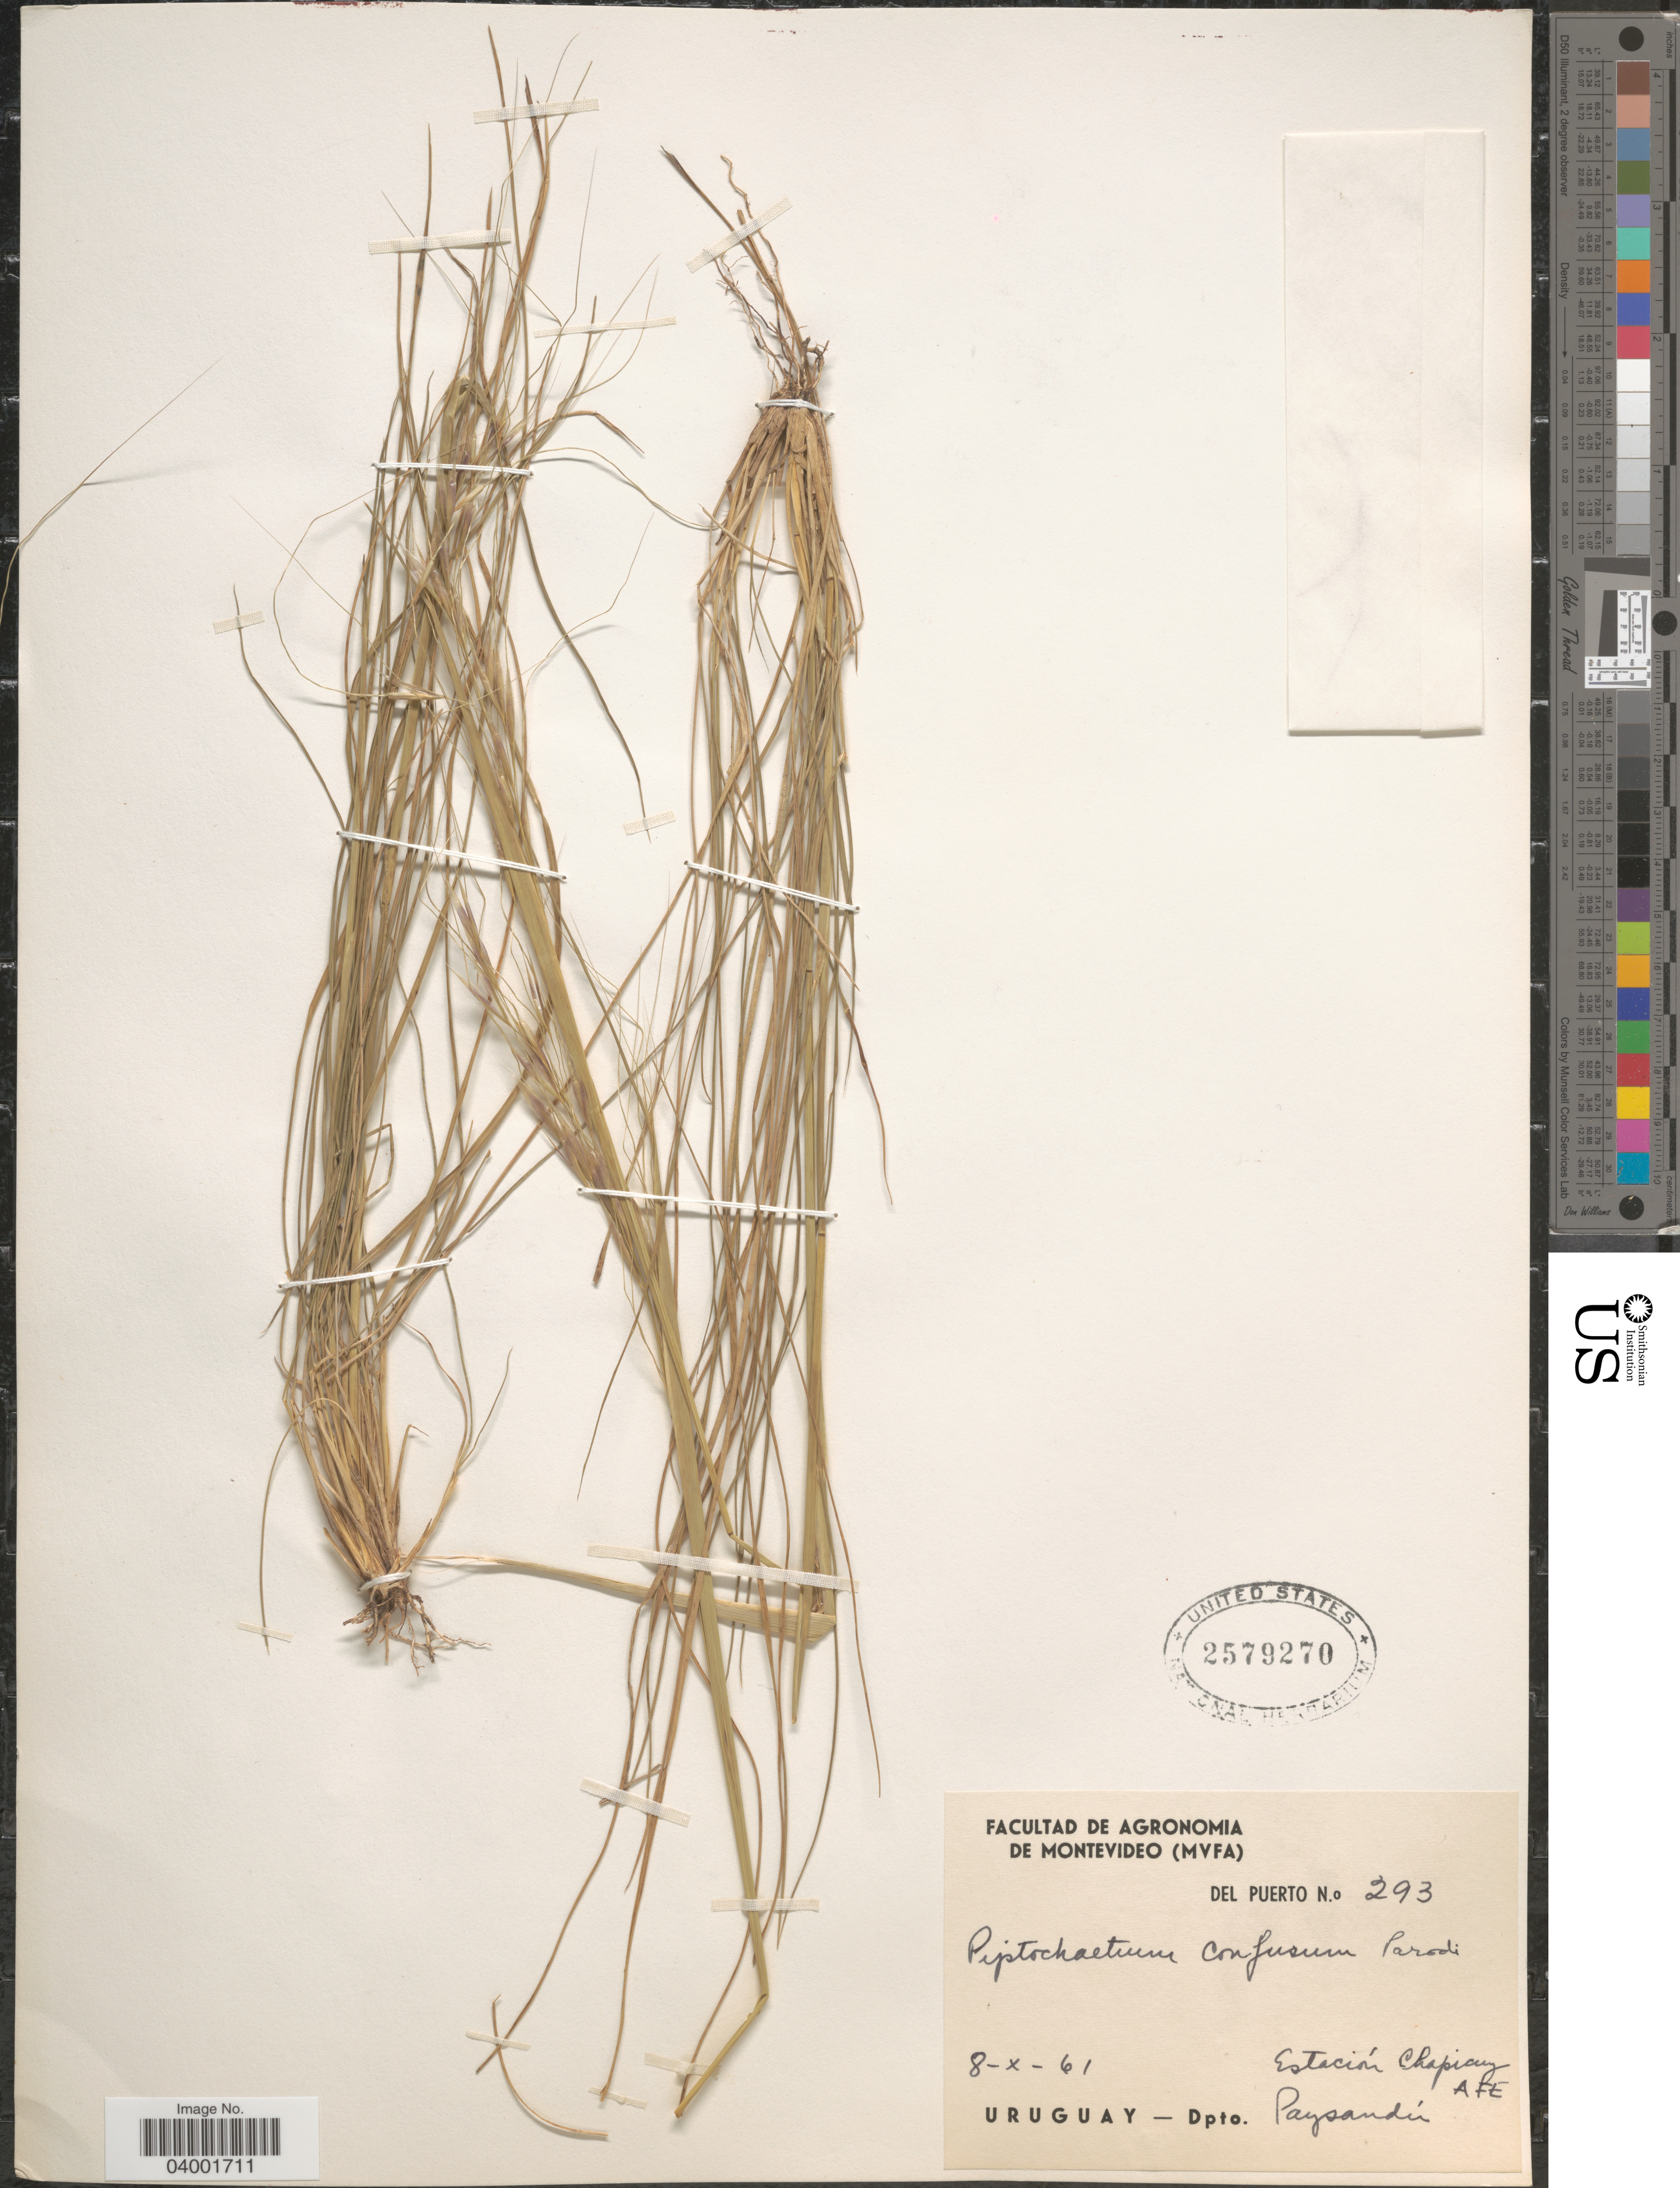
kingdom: Plantae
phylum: Tracheophyta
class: Liliopsida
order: Poales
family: Poaceae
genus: Piptochaetium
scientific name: Piptochaetium confusum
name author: Parodi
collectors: Del Puerto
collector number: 293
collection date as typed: Transcribed d/m/y: 8/10/61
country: Uruguay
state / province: Paysandu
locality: Estación Chapicuy AFE. Dpto. Paysandú.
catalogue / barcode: US 2579270